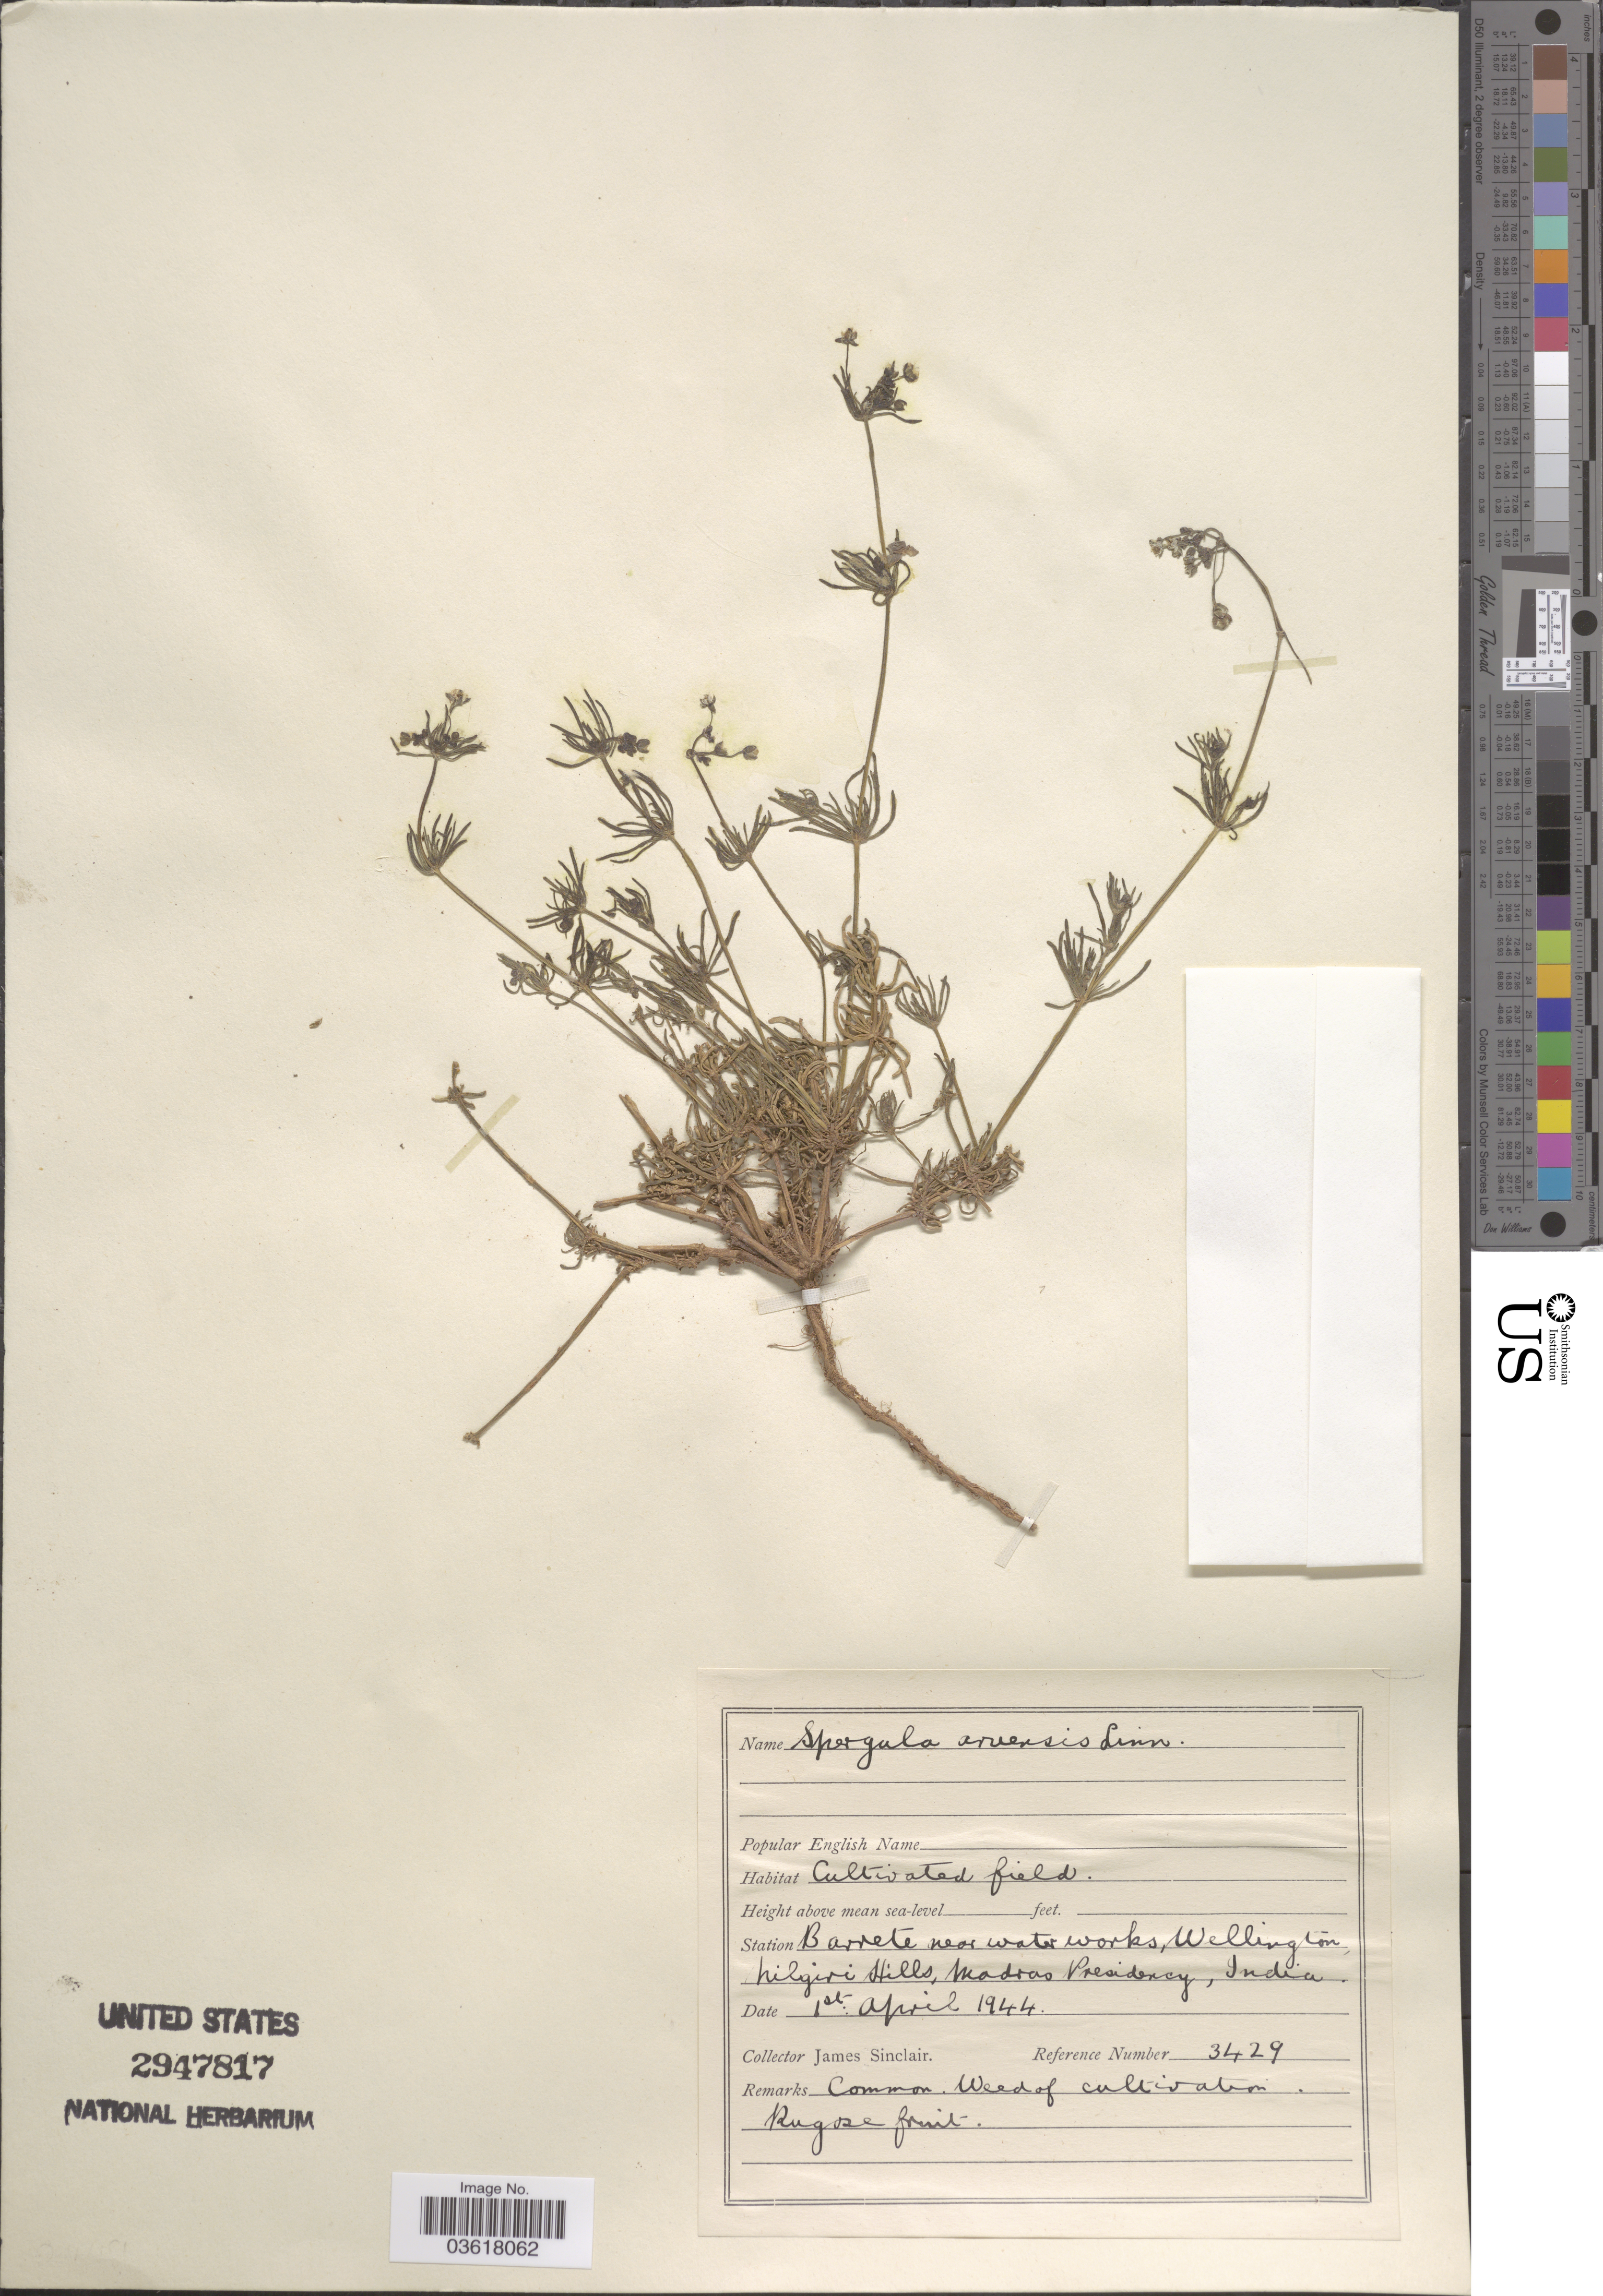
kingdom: Plantae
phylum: Tracheophyta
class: Magnoliopsida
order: Caryophyllales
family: Caryophyllaceae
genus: Spergula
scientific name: Spergula arvensis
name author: L.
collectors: J. Sinclair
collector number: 3429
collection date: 1944-04-01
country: India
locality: Station Barrete near water works, Wellington, Nilgiri Hills, Madras Presidency.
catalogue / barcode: US 2947817